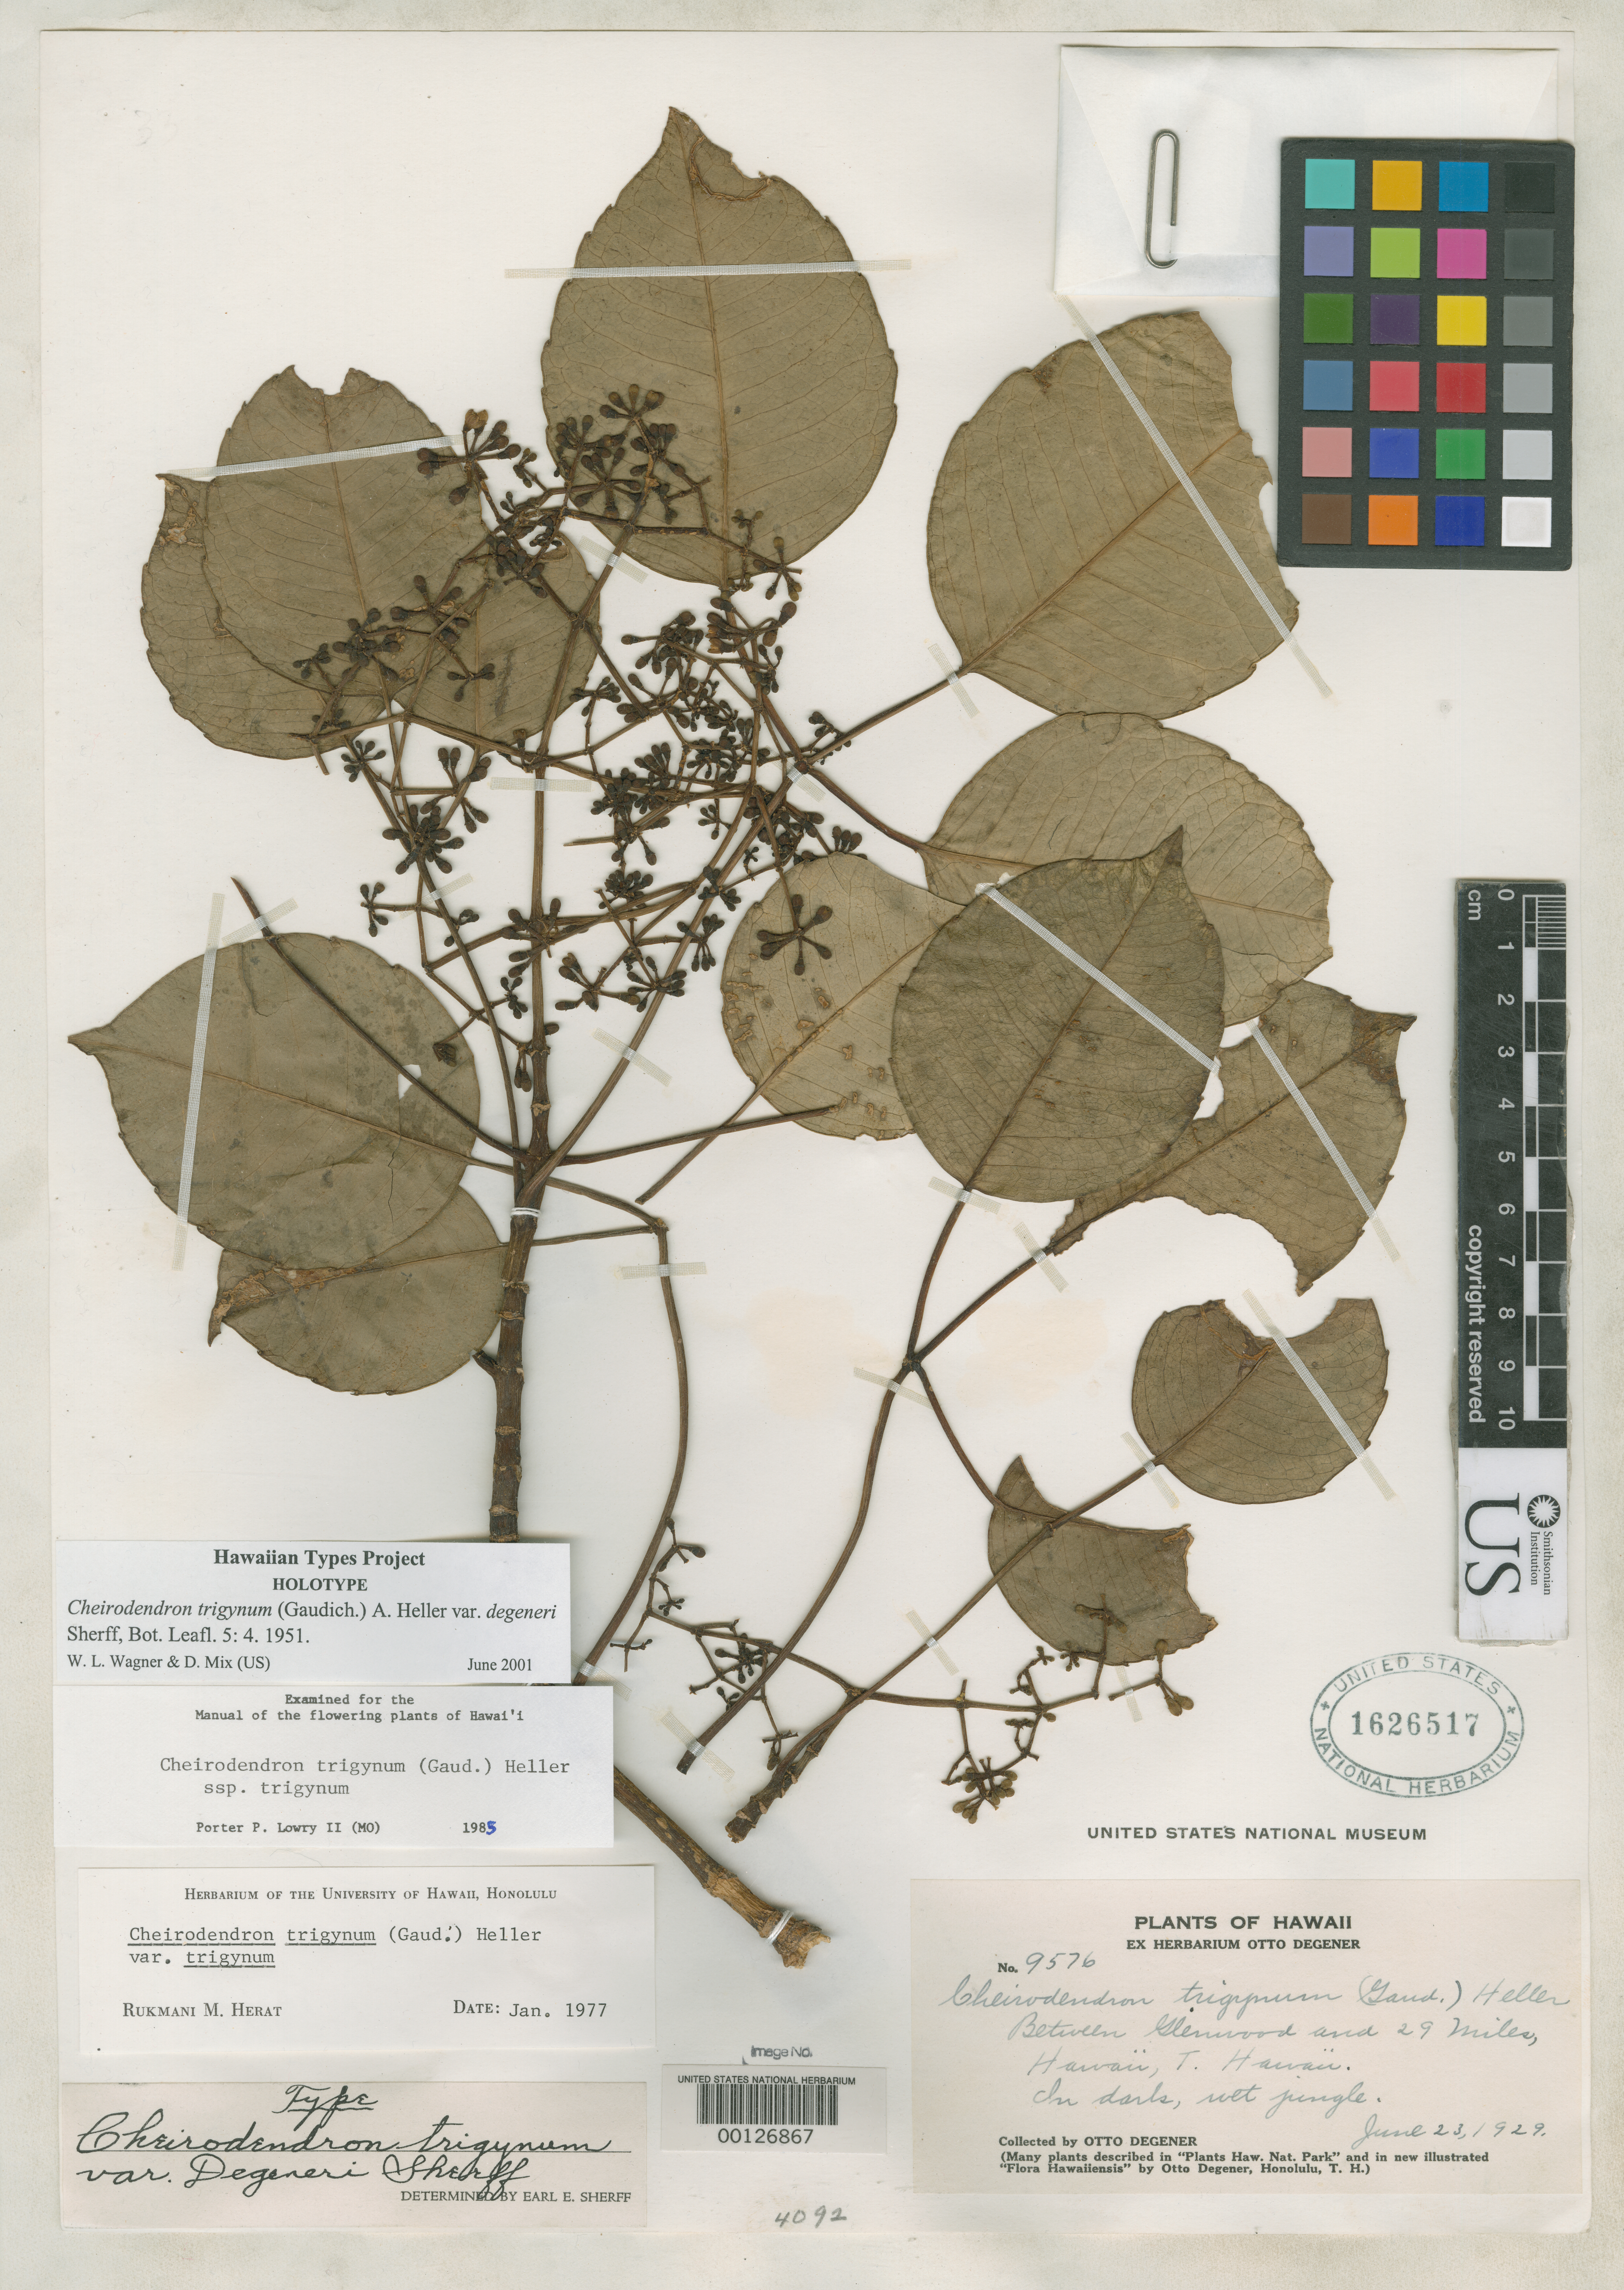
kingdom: Plantae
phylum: Tracheophyta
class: Magnoliopsida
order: Apiales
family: Araliaceae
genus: Cheirodendron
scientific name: Cheirodendron trigynum var. degeneri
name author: Sherff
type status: Holotype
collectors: O. Degener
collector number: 9576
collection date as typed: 18 Dec 1923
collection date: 1923-12-18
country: United States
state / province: Hawaii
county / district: Maui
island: Maui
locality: Between Glenwood and 29 miles, T. Hawaii.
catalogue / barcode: US 1626517